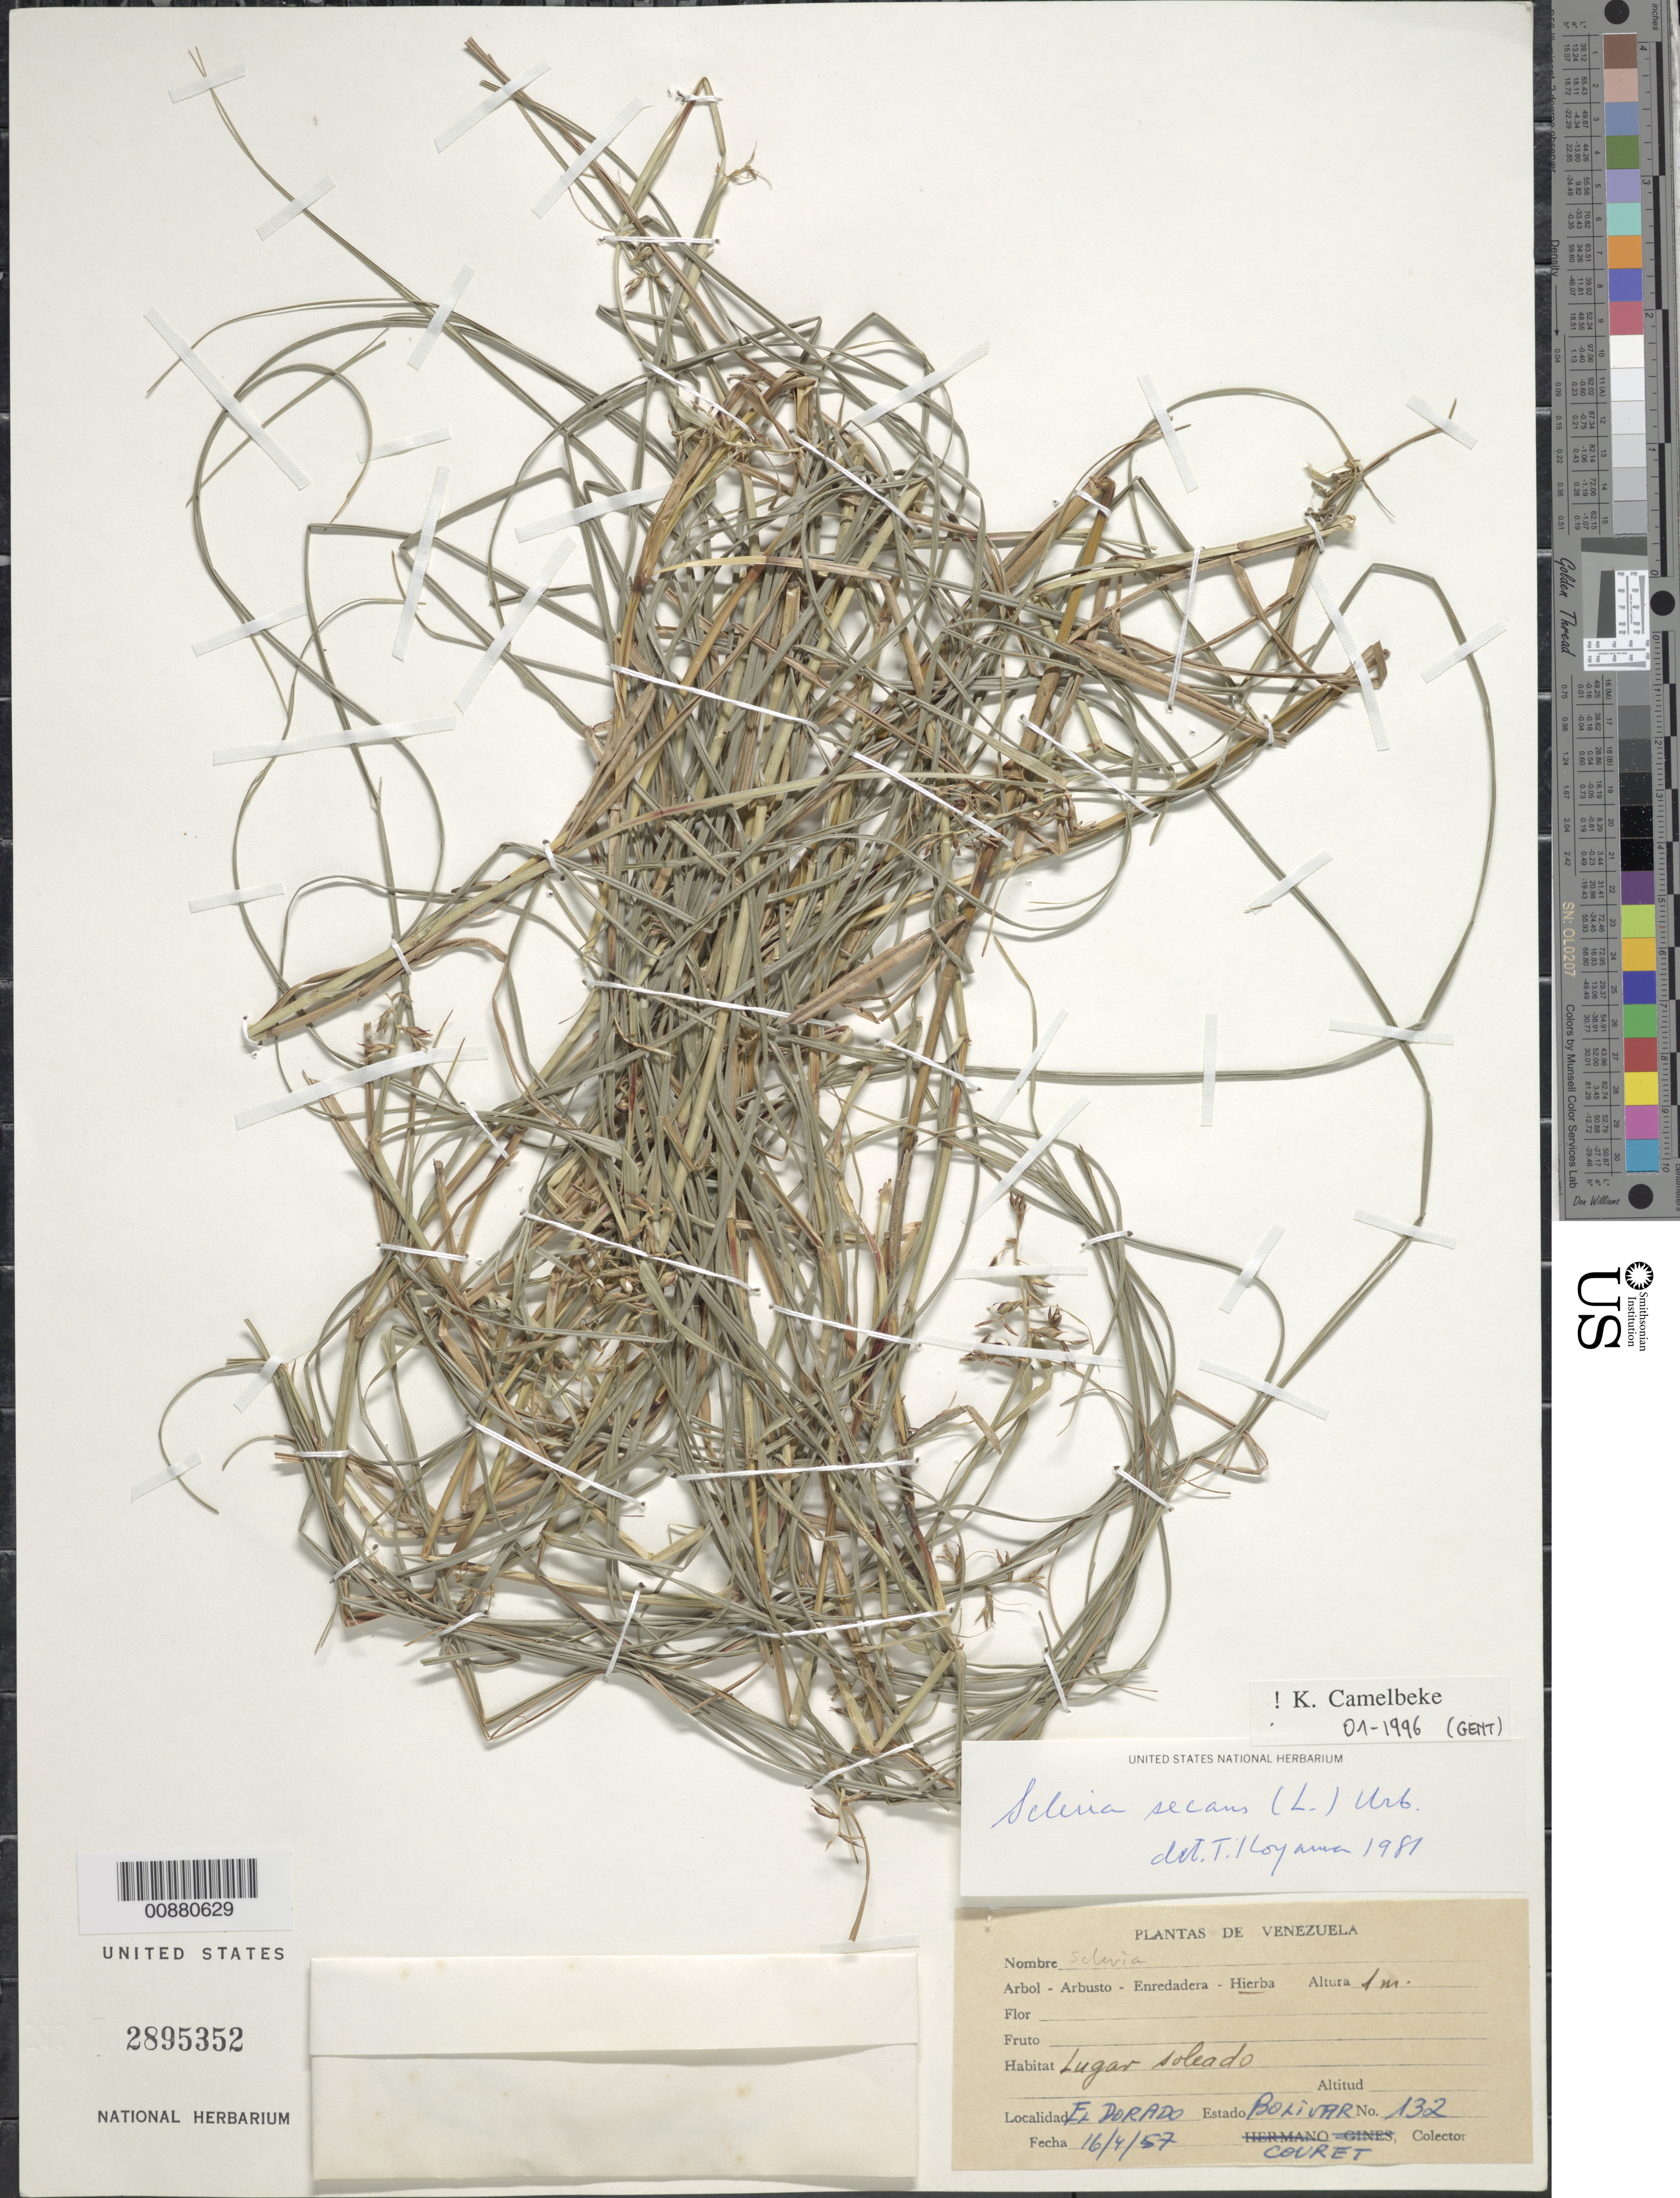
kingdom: Plantae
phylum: Tracheophyta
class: Liliopsida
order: Poales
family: Cyperaceae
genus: Scleria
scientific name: Scleria secans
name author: (L.) Urb.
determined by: Camelbeke, K.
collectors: -. Couret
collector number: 132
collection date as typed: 16-Apr-57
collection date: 1957-04-16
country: Venezuela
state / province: Bolívar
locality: El Dorado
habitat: Lugar soleado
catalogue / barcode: US 2895352